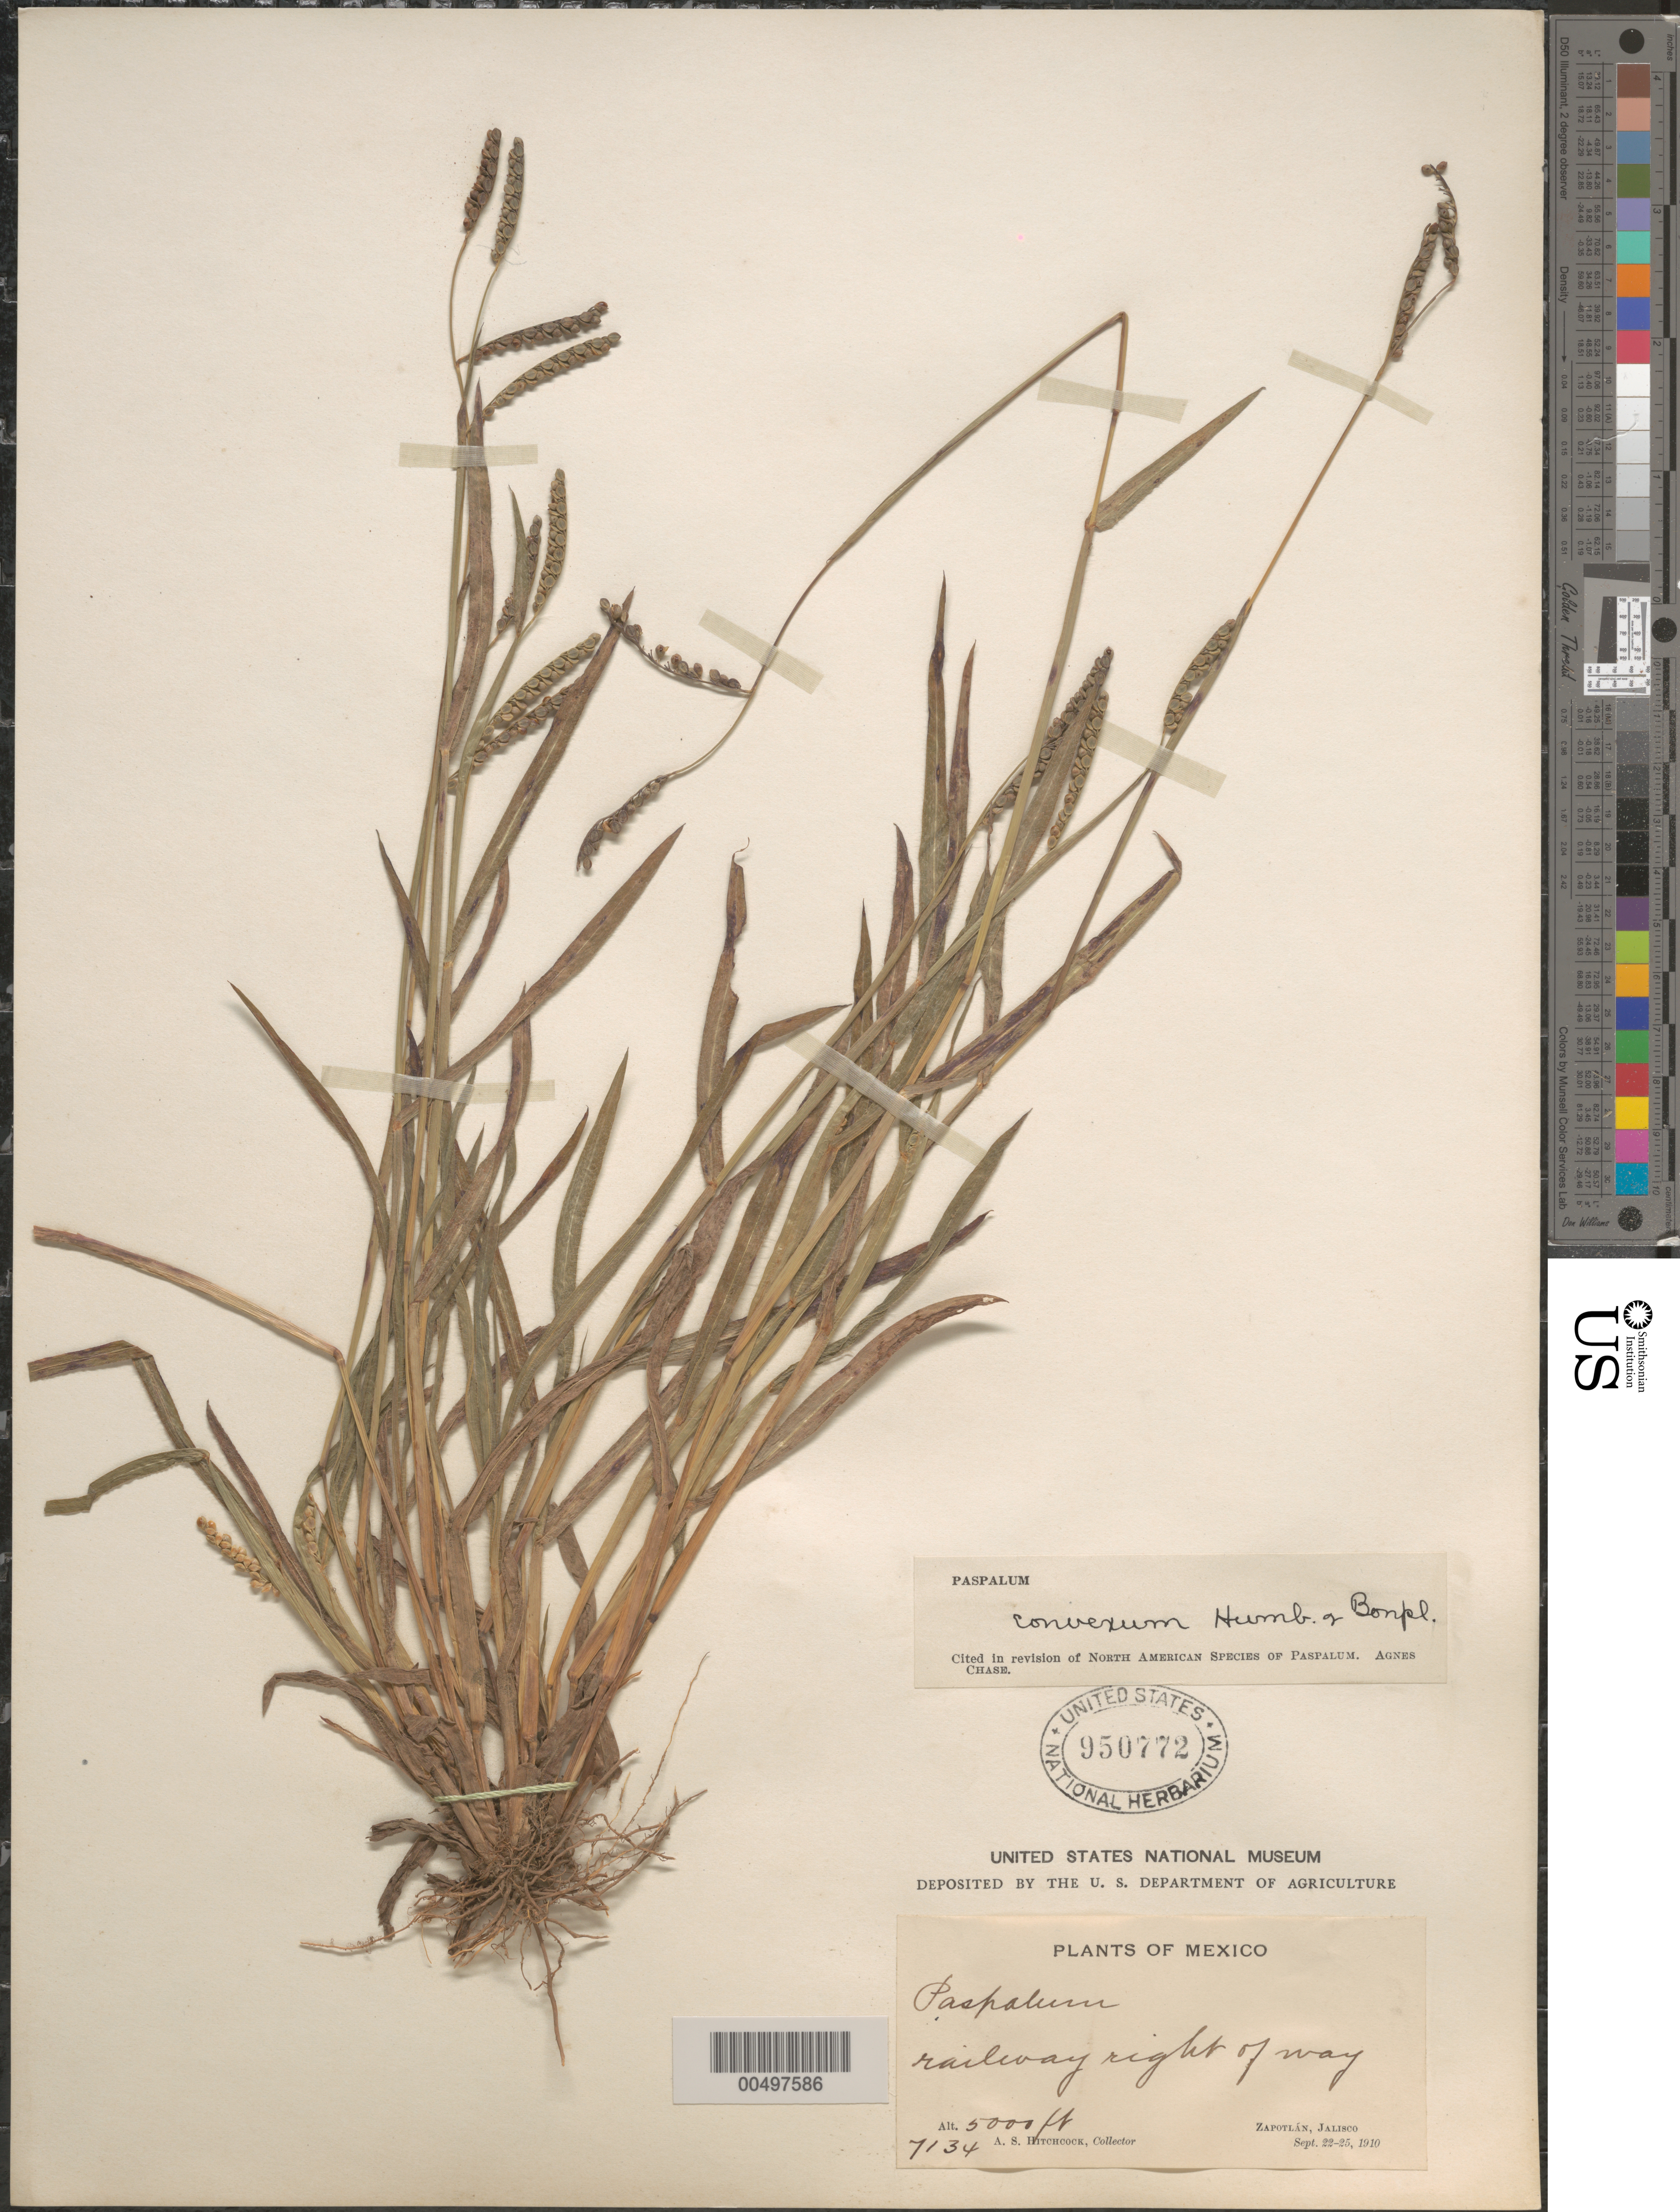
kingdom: Plantae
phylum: Tracheophyta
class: Liliopsida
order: Poales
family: Poaceae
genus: Paspalum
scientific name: Paspalum convexum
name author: Humb. & Bonpl. ex Flüggé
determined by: Chase, [M.] Agnes, (US)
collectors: A. S. Hitchcock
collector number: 7134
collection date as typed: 22 Sep 1910 to 25 Sep 1910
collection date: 1910-09-22/1910-09-25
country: Mexico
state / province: Jalisco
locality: Zapotlán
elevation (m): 1524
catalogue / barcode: US 950772